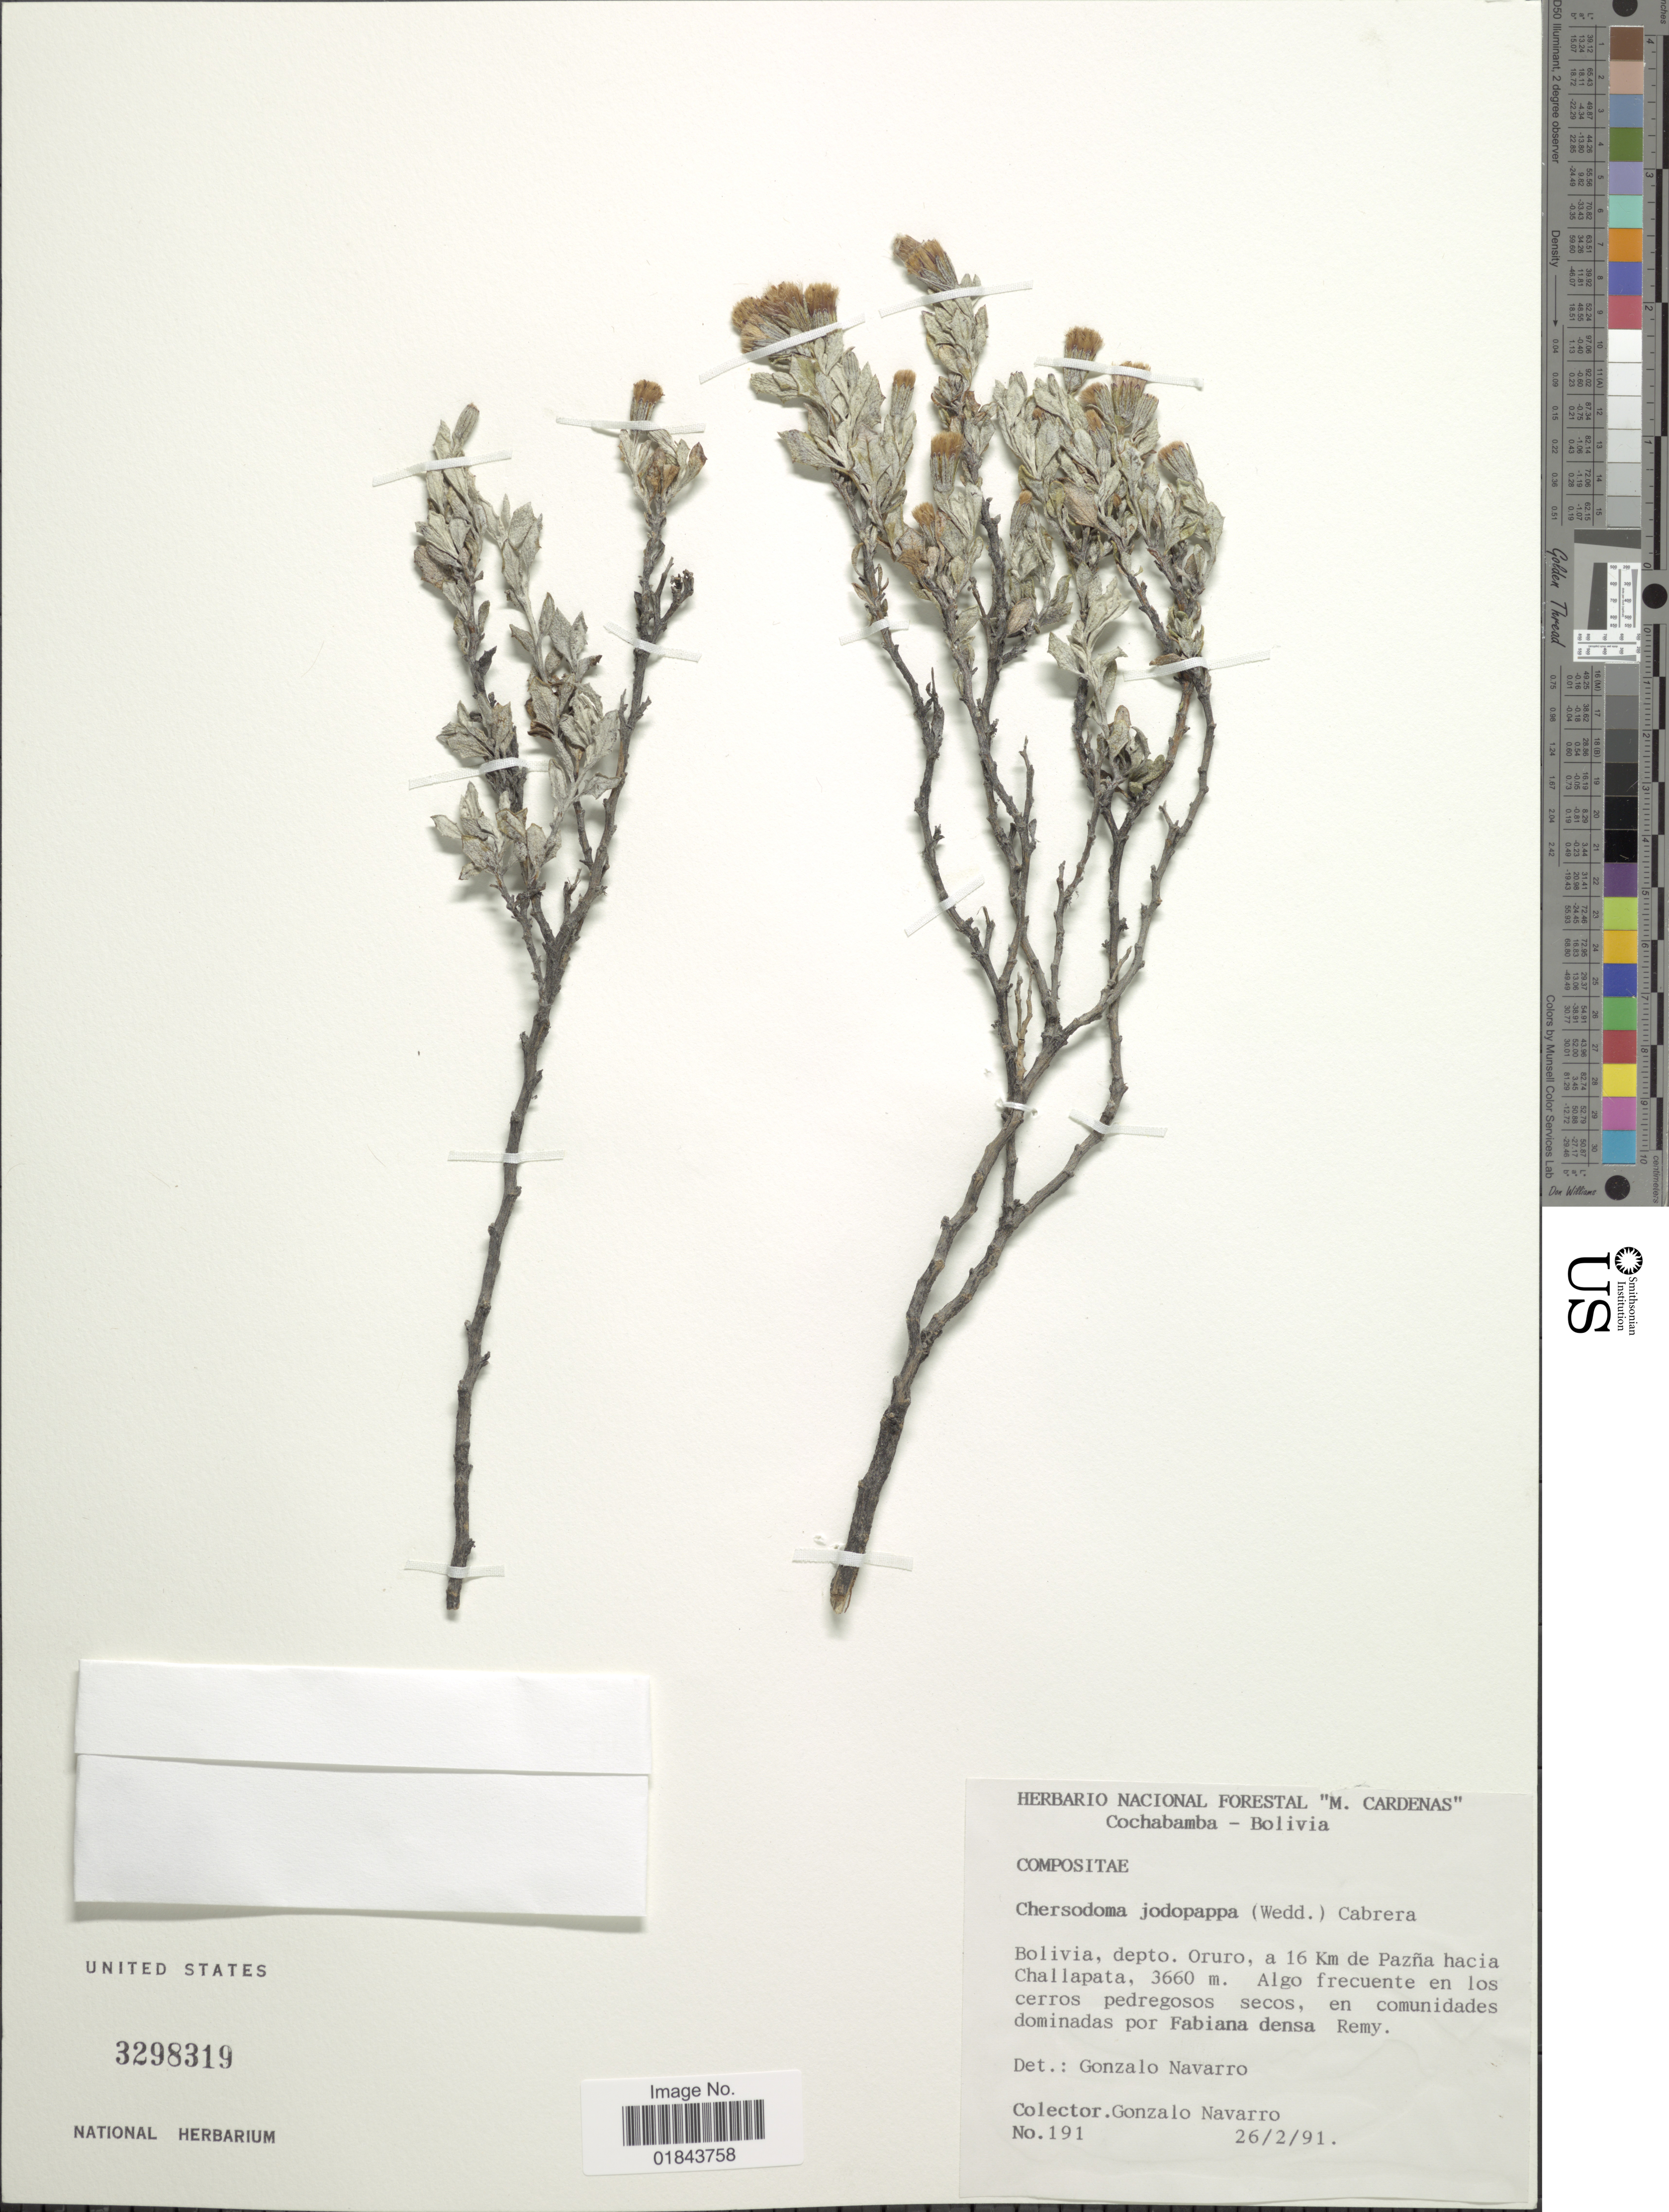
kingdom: Plantae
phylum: Tracheophyta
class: Magnoliopsida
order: Asterales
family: Asteraceae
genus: Chersodoma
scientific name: Chersodoma jodopappa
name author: (Sch. Bip.) Cabrera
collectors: G. Navarro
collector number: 191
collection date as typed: Transcribed d/m/y: 26/2/91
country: Bolivia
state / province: Oruro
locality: Bolivia, depto. Oruro, a 16 Km de Pazña hacia Challapata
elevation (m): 3660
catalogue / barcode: US 3298319